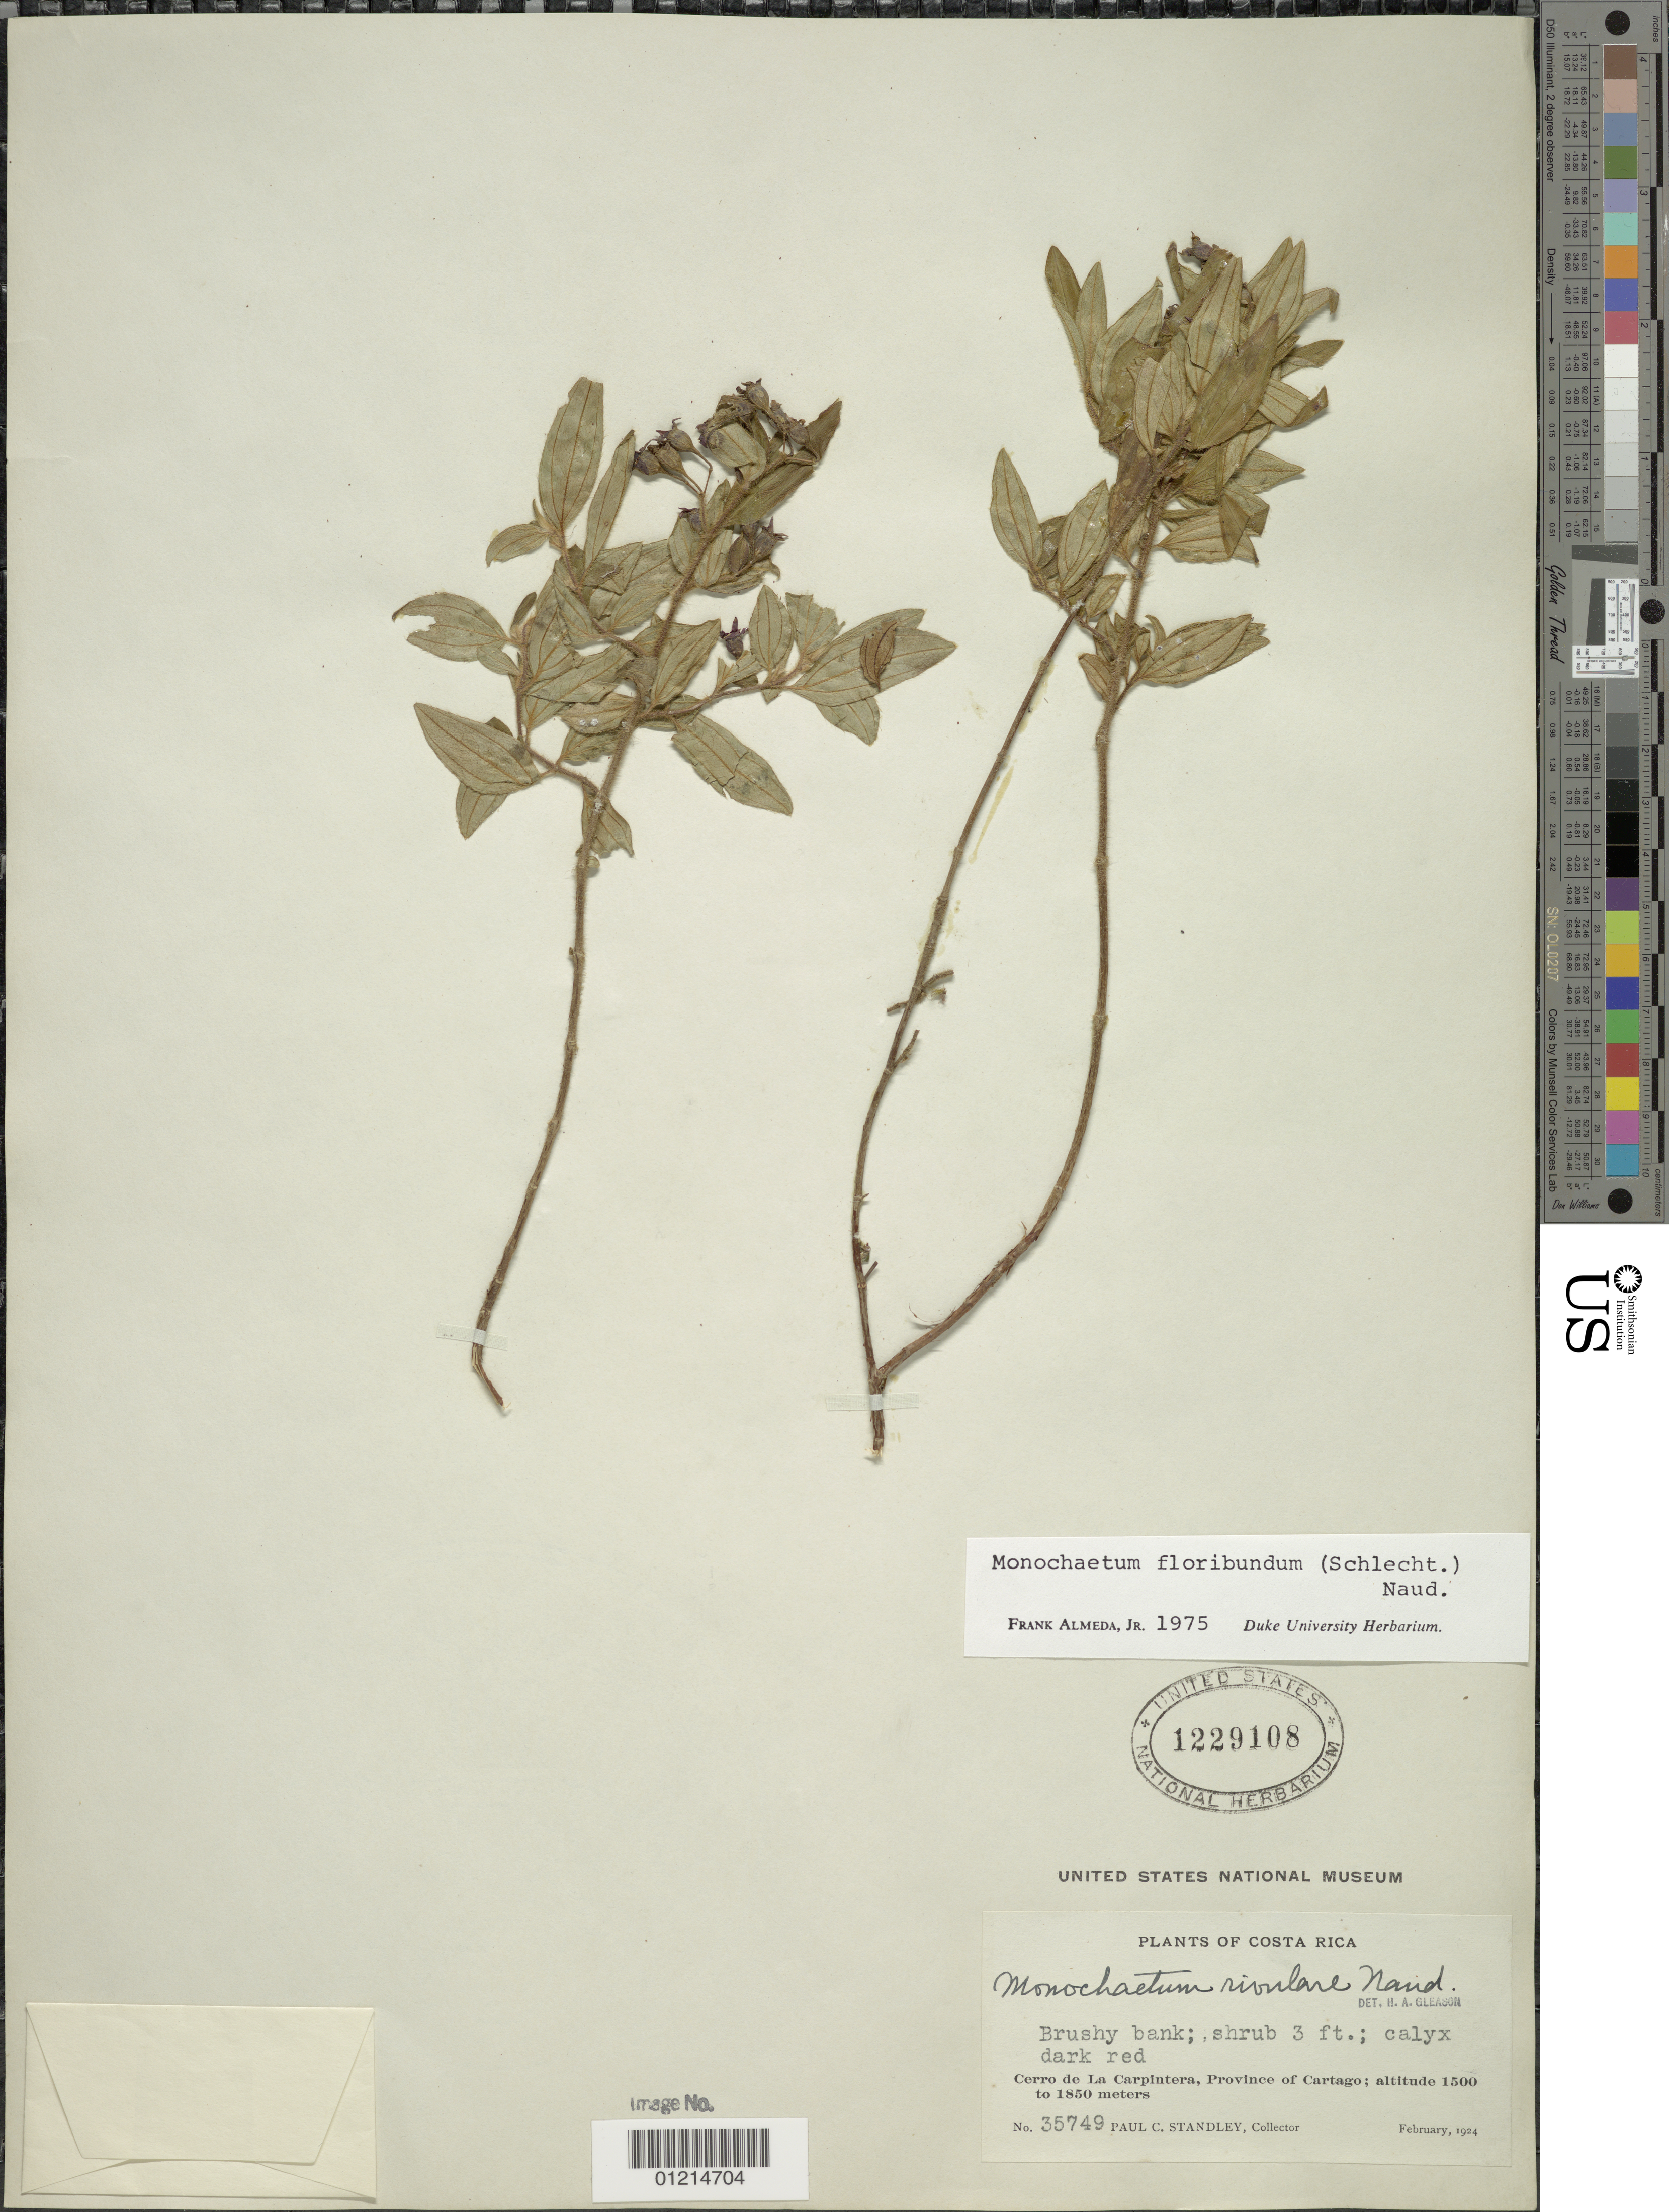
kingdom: Plantae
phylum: Tracheophyta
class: Magnoliopsida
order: Myrtales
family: Melastomataceae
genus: Monochaetum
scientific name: Monochaetum floribundum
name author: (Schltdl.) Naudin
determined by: Almeda, F.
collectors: P. C. Standley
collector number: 35749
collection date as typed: Feb 1924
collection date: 1924-02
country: Costa Rica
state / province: Cartago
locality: Cerro de La Carpintera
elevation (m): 1500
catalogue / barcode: US 1229108